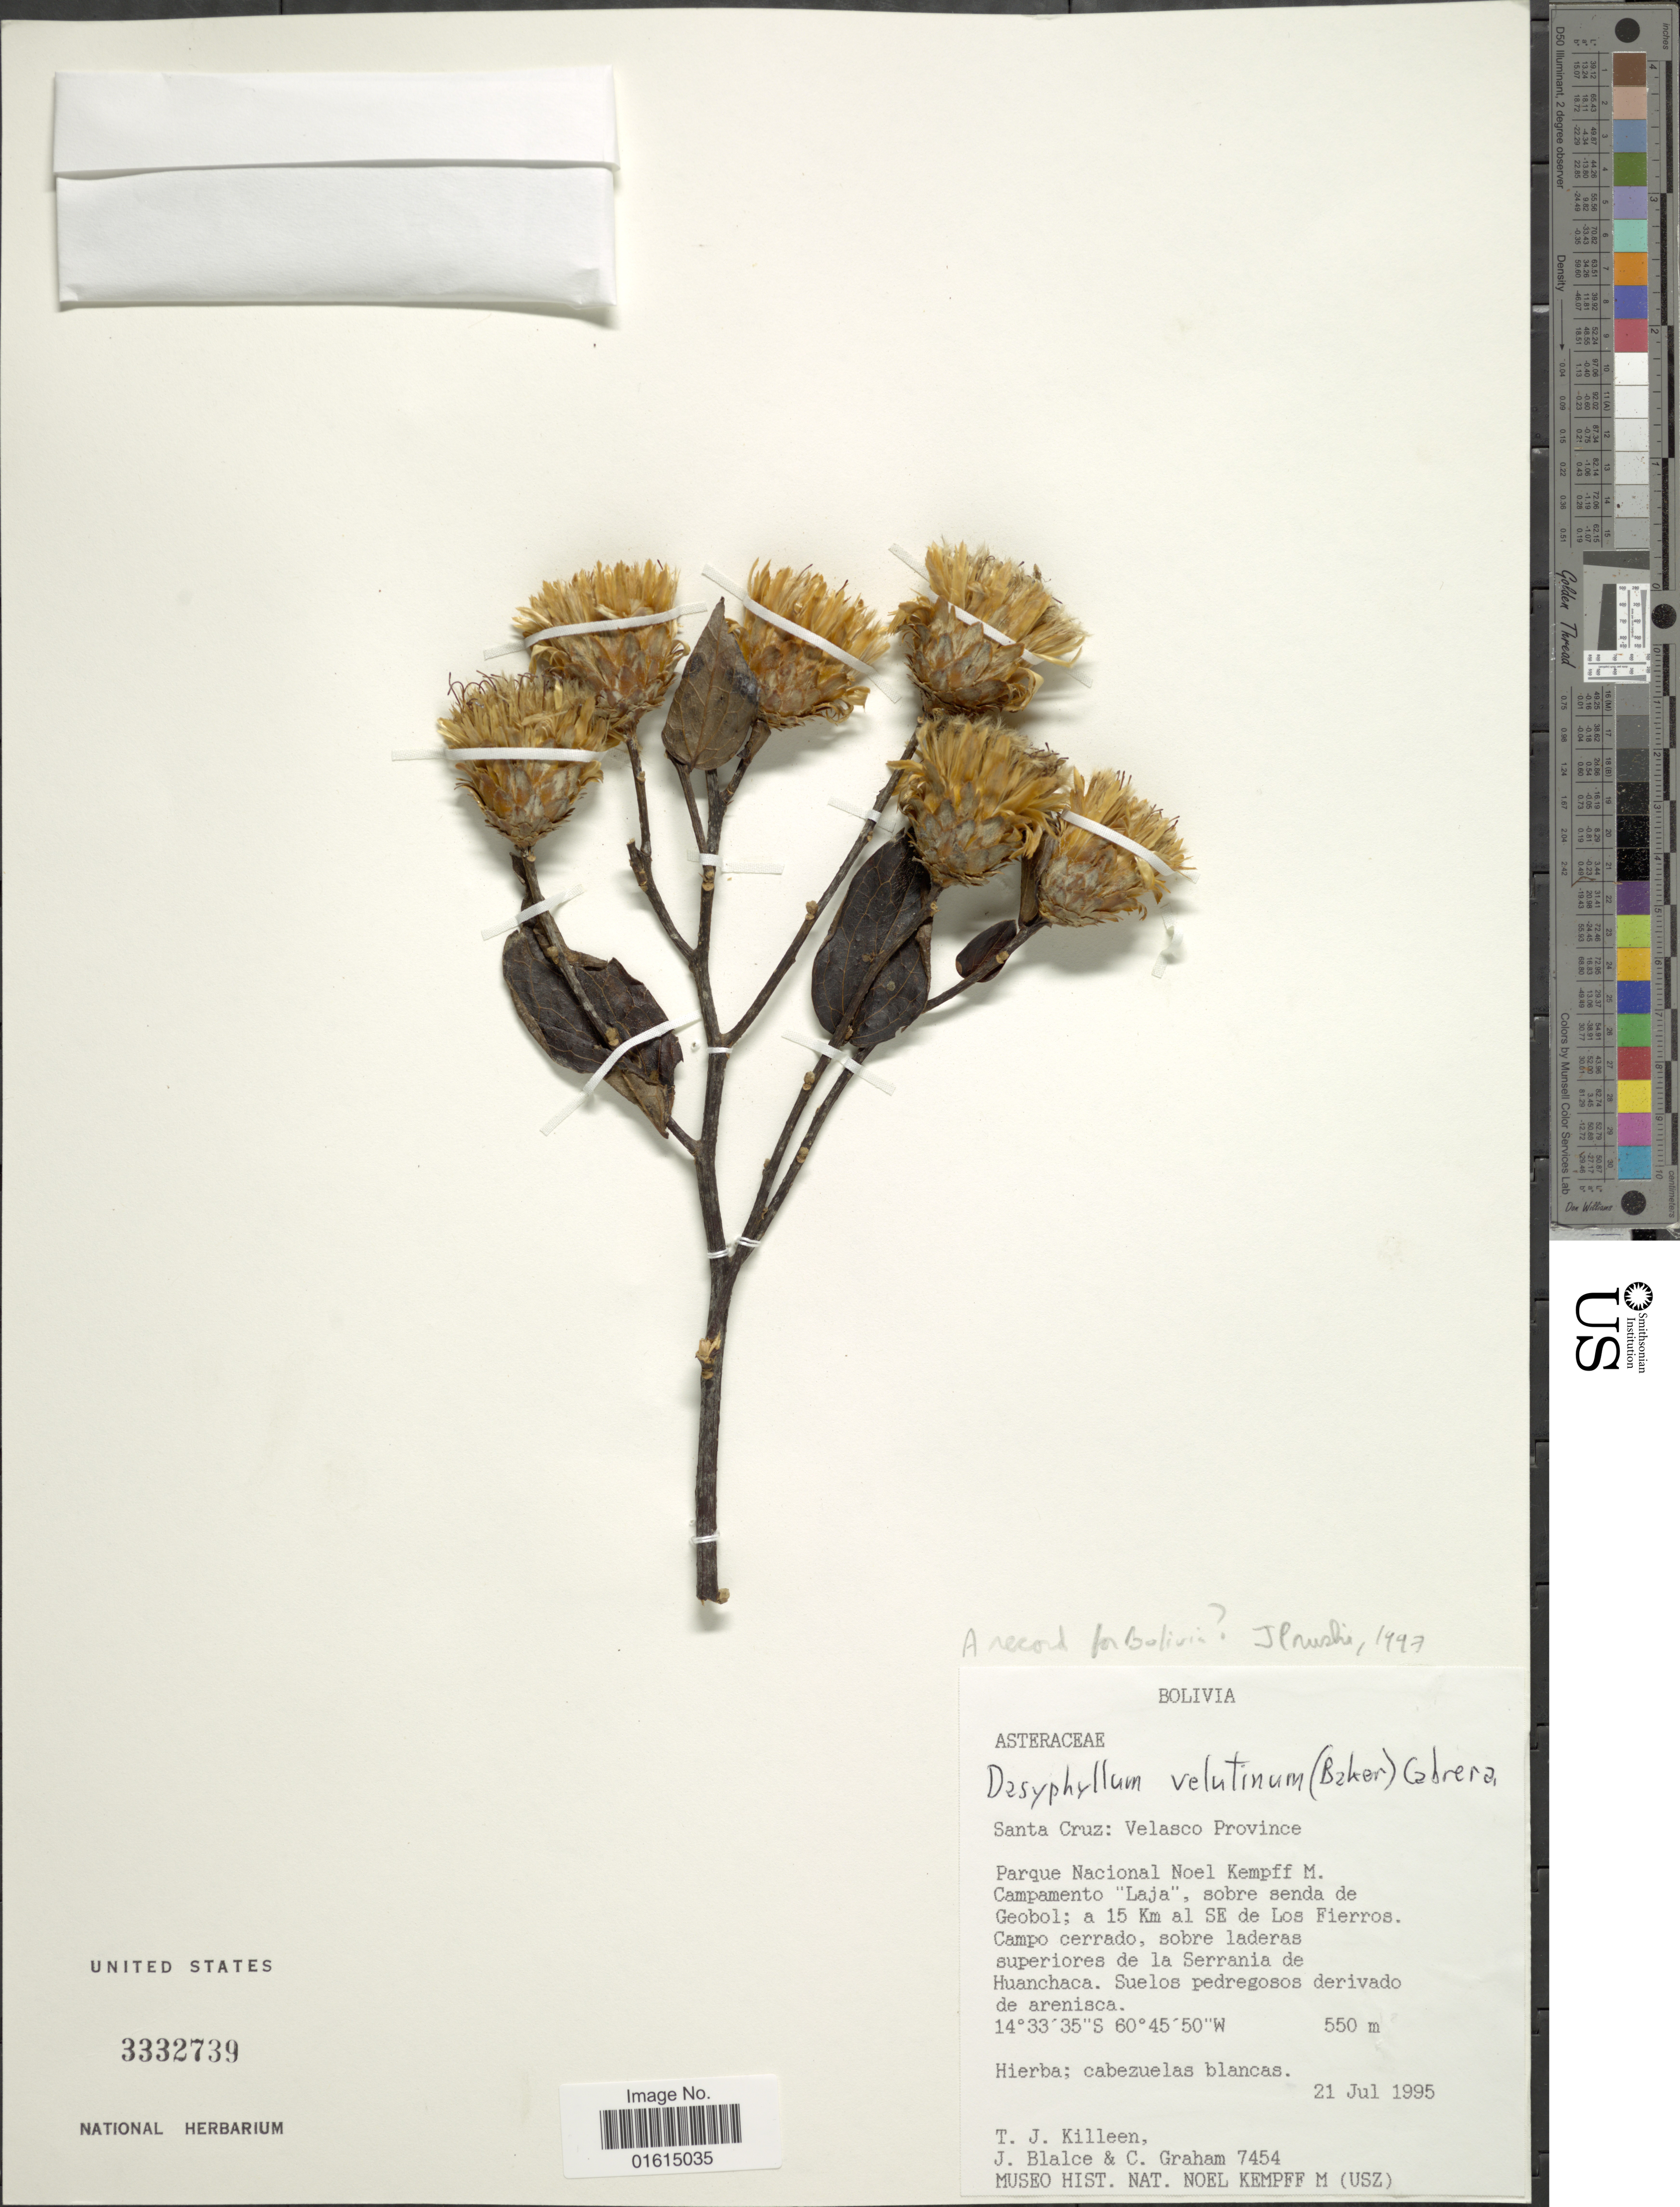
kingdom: Plantae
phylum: Tracheophyta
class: Magnoliopsida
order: Asterales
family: Asteraceae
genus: Dasyphyllum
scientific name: Dasyphyllum velutinum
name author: (Baker) Cabrera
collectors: T. J. Killeen, J. Blalce & C. Graham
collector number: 7454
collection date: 1995-07-21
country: Bolivia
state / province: Santa Cruz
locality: Santa Cruz, Velasco Province, Parque Nacional Noel Kempff M. Campamento Laja, sobre senda de Geobol, a 15 km al SE de Los Fierros, Campo cerrado, sobre laderas superiores de la Serrania de Huanchaca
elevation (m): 550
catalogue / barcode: US 3332739